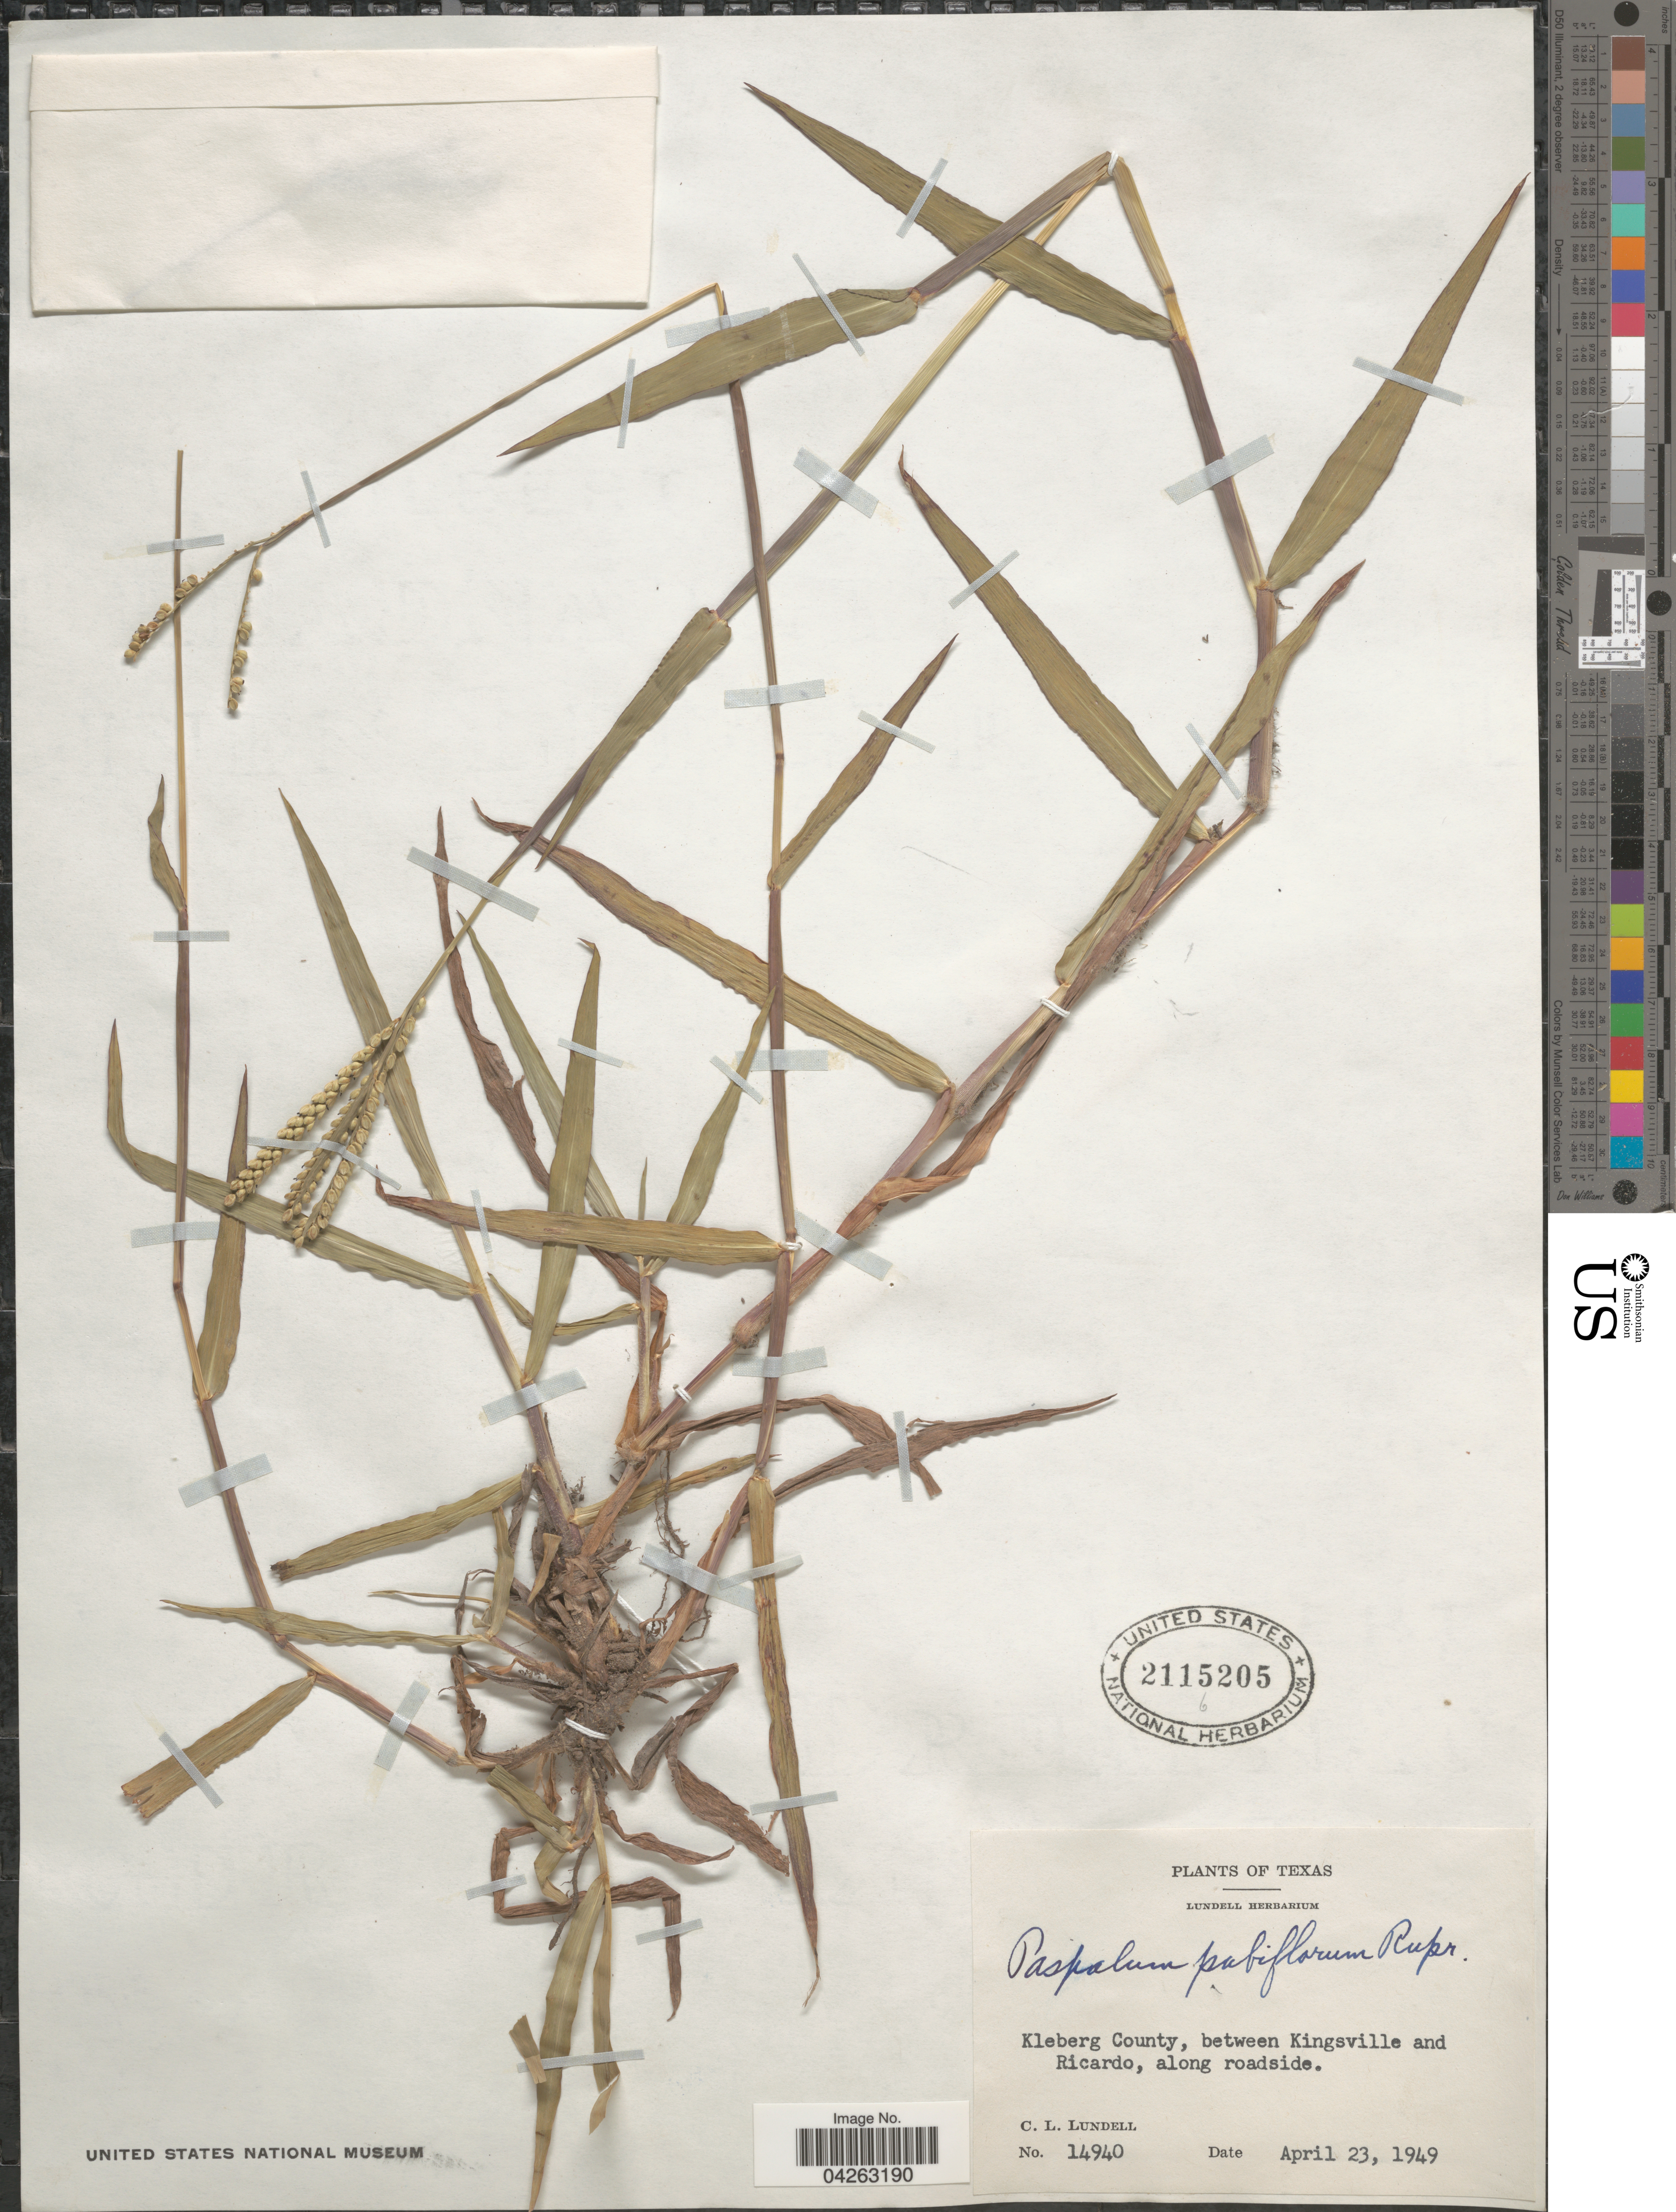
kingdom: Plantae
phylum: Tracheophyta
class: Liliopsida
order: Poales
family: Poaceae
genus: Paspalum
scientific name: Paspalum pubiflorum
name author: Rupr. ex E. Fourn.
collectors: C. L. Lundell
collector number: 14940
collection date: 1949-04-23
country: United States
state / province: Texas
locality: Kleberg County, between Kingsville and Ricardo, along roadside.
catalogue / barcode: US 2115205